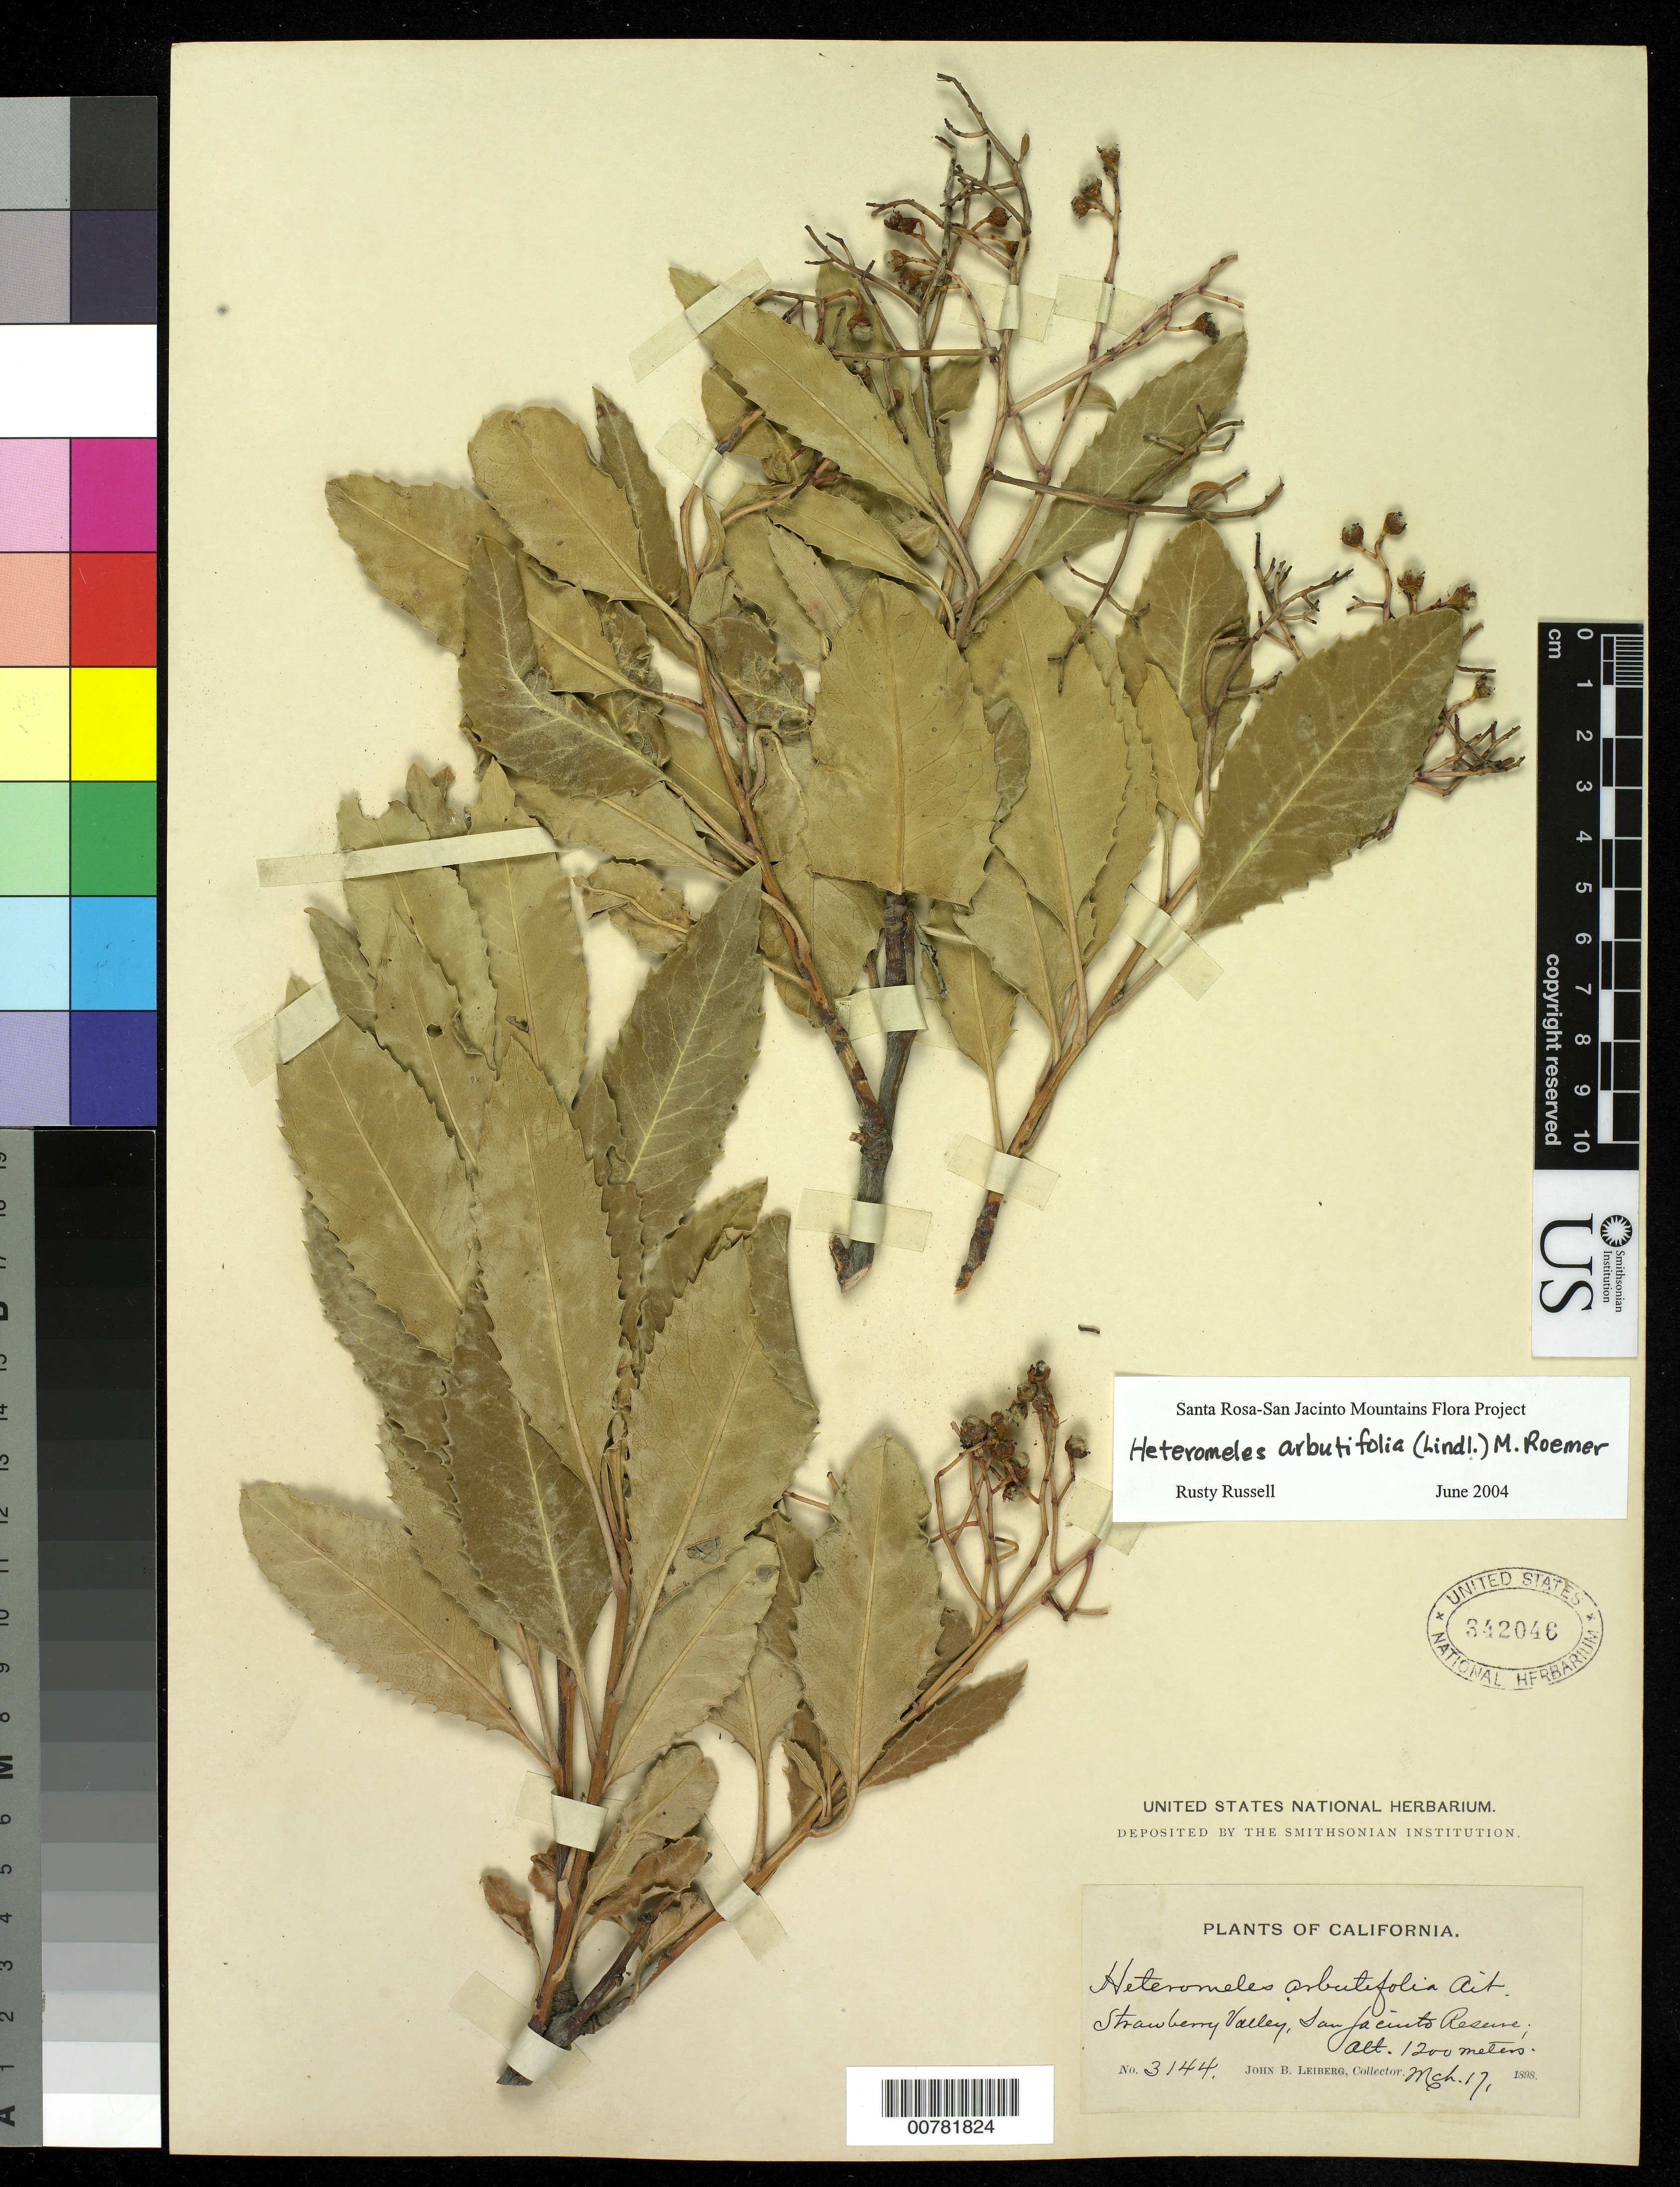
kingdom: Plantae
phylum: Tracheophyta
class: Magnoliopsida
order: Rosales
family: Rosaceae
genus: Heteromeles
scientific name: Heteromeles arbutifolia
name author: (Lindl.) Roemer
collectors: J. B. Leiberg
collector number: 3144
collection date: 1898-03-17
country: United States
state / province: California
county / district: Riverside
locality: Strawberry Valley, San Jacinto Reserve.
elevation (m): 1200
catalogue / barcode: US 342046